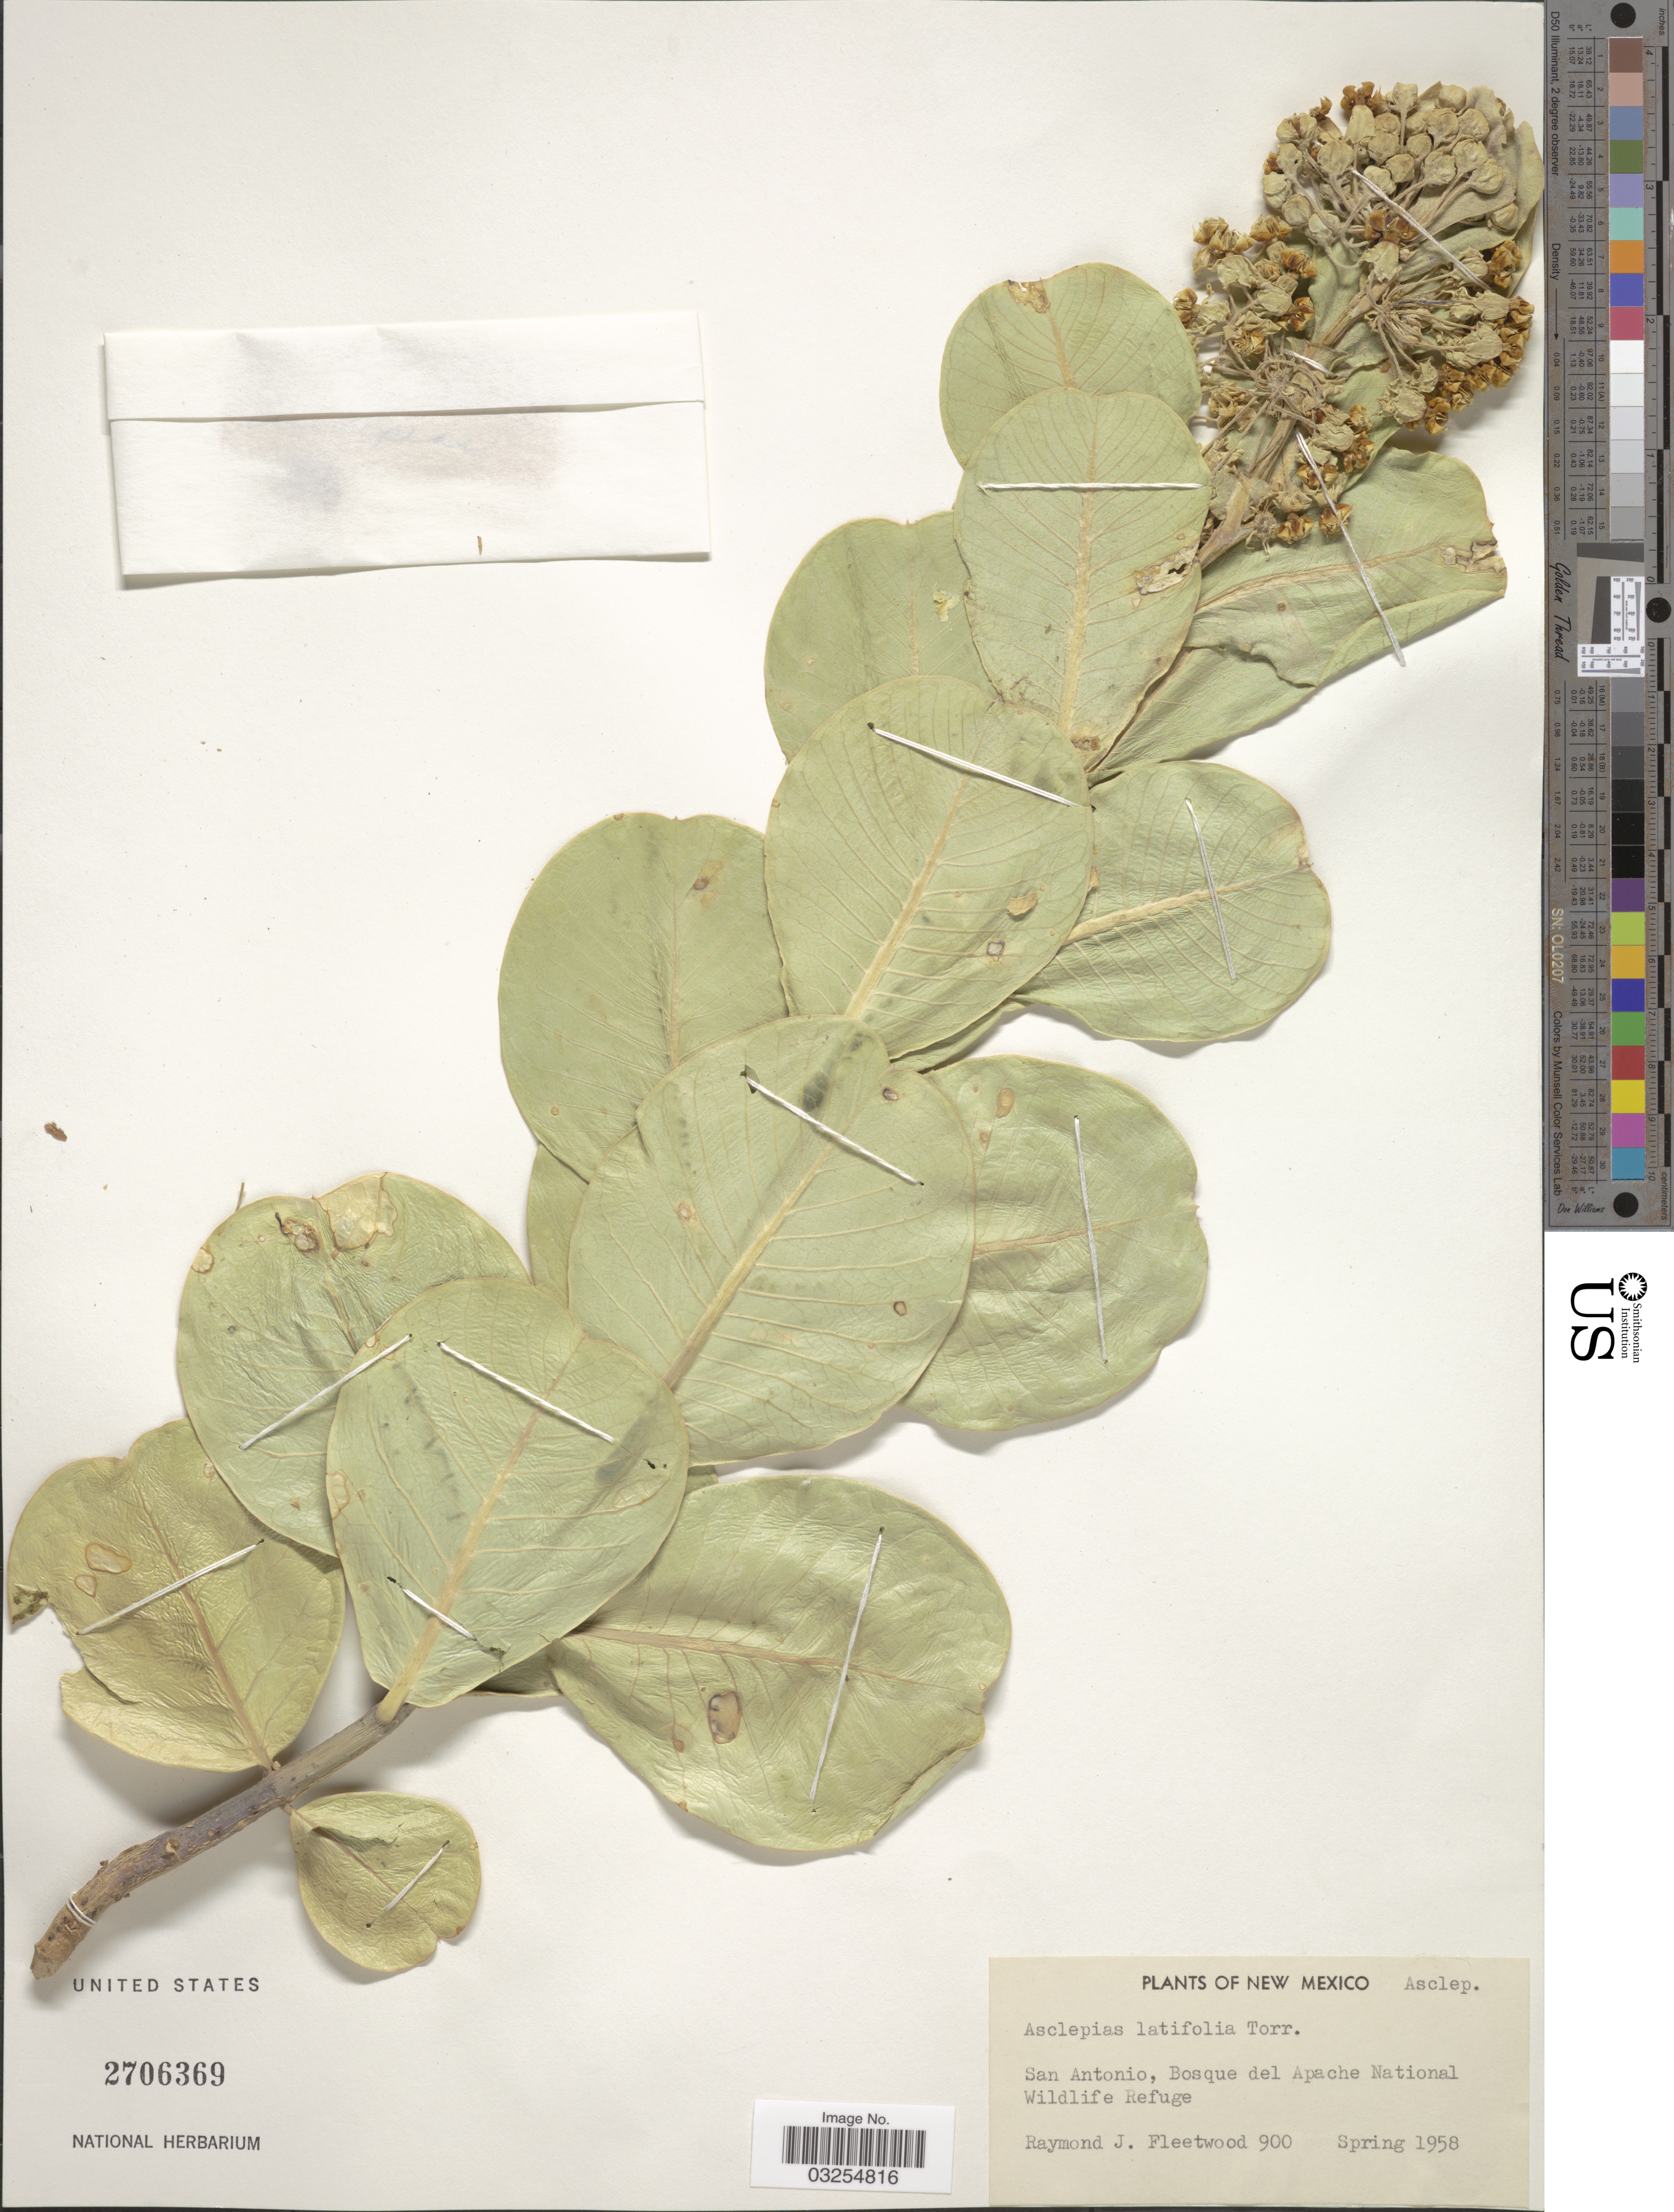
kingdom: Plantae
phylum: Tracheophyta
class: Magnoliopsida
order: Gentianales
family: Apocynaceae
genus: Asclepias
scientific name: Asclepias latifolia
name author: Torr.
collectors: R. J. Fleetwood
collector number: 900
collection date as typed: Spring 1958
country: United States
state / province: New Mexico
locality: San Antonio, Bosque del Apache National Wildlife Refuge.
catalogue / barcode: US 2706369